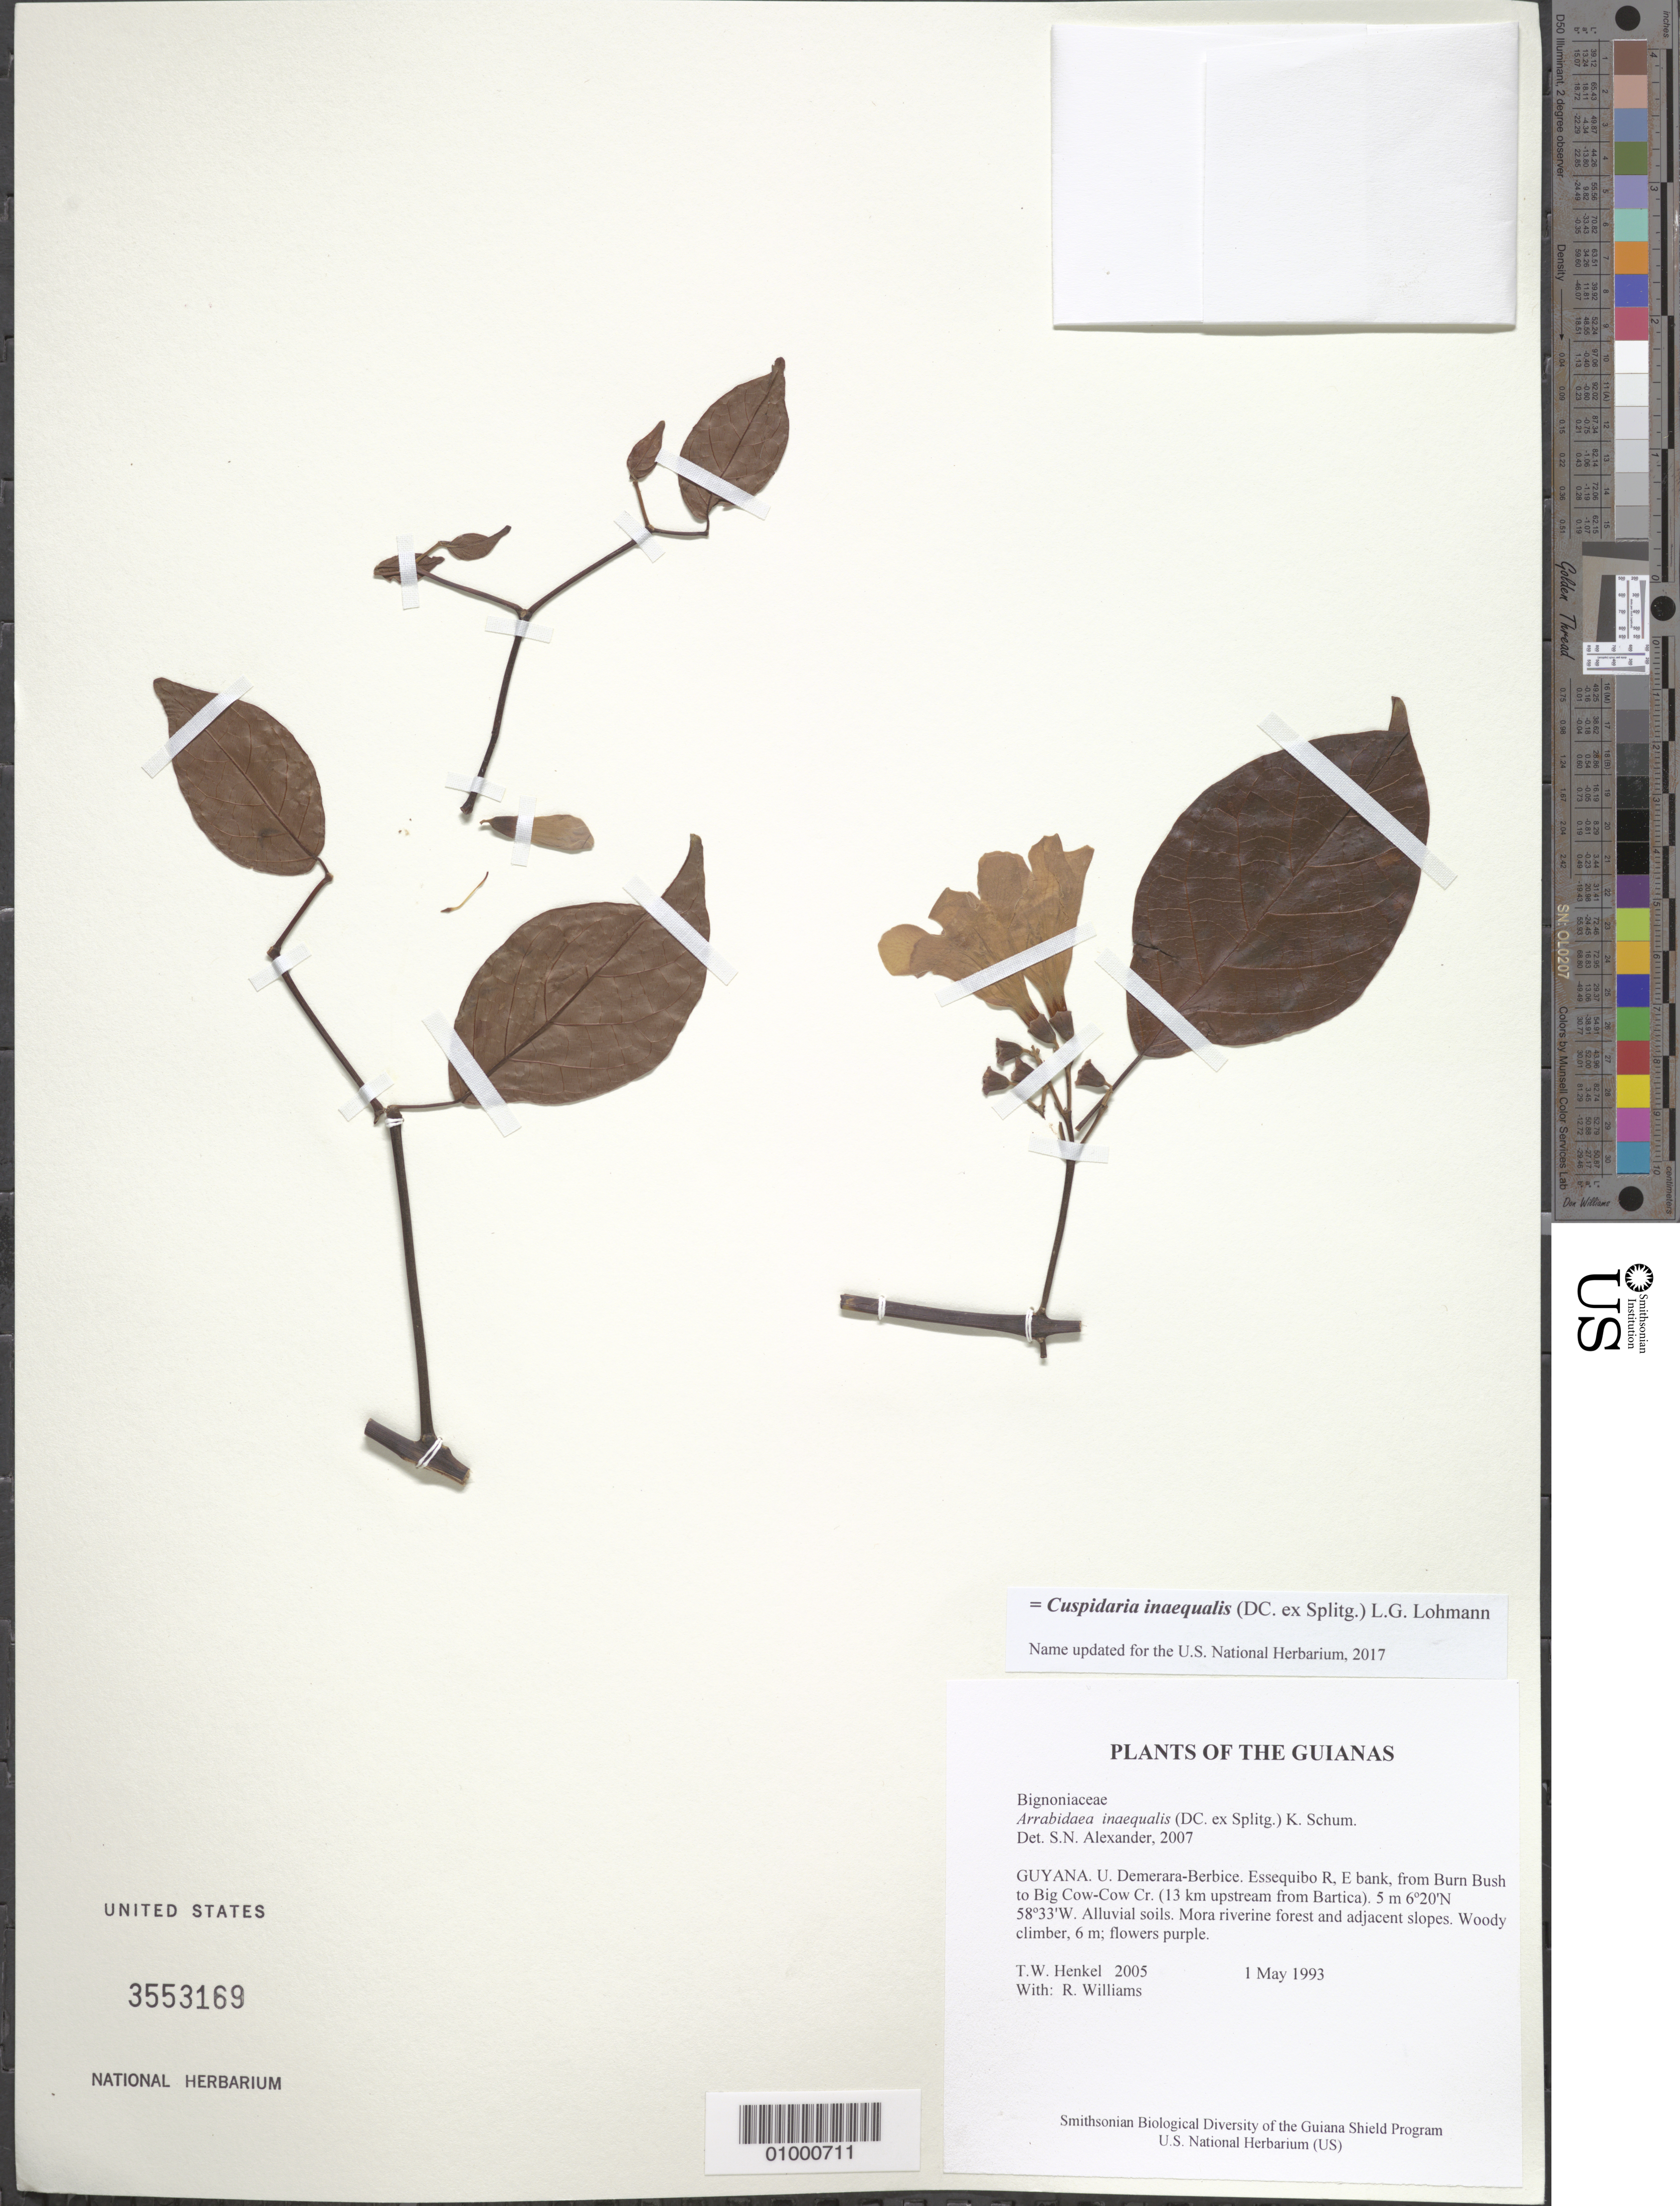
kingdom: Plantae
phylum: Tracheophyta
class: Magnoliopsida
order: Lamiales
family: Bignoniaceae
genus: Cuspidaria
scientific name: Cuspidaria inaequalis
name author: (Splitg.) L.G. Lohmann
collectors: T. Henkel & R. Williams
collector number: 2005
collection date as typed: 1 May 1993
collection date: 1993-05-01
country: Guyana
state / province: U. Demerara-Berbice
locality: Essequibo R, E bank, from Burn Bush to Big Cow-Cow Cr. (13 km upstream from Bartica)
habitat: Alluvial soils. Mora riverine forest and adjacent slopes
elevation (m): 5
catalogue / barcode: US 3553169